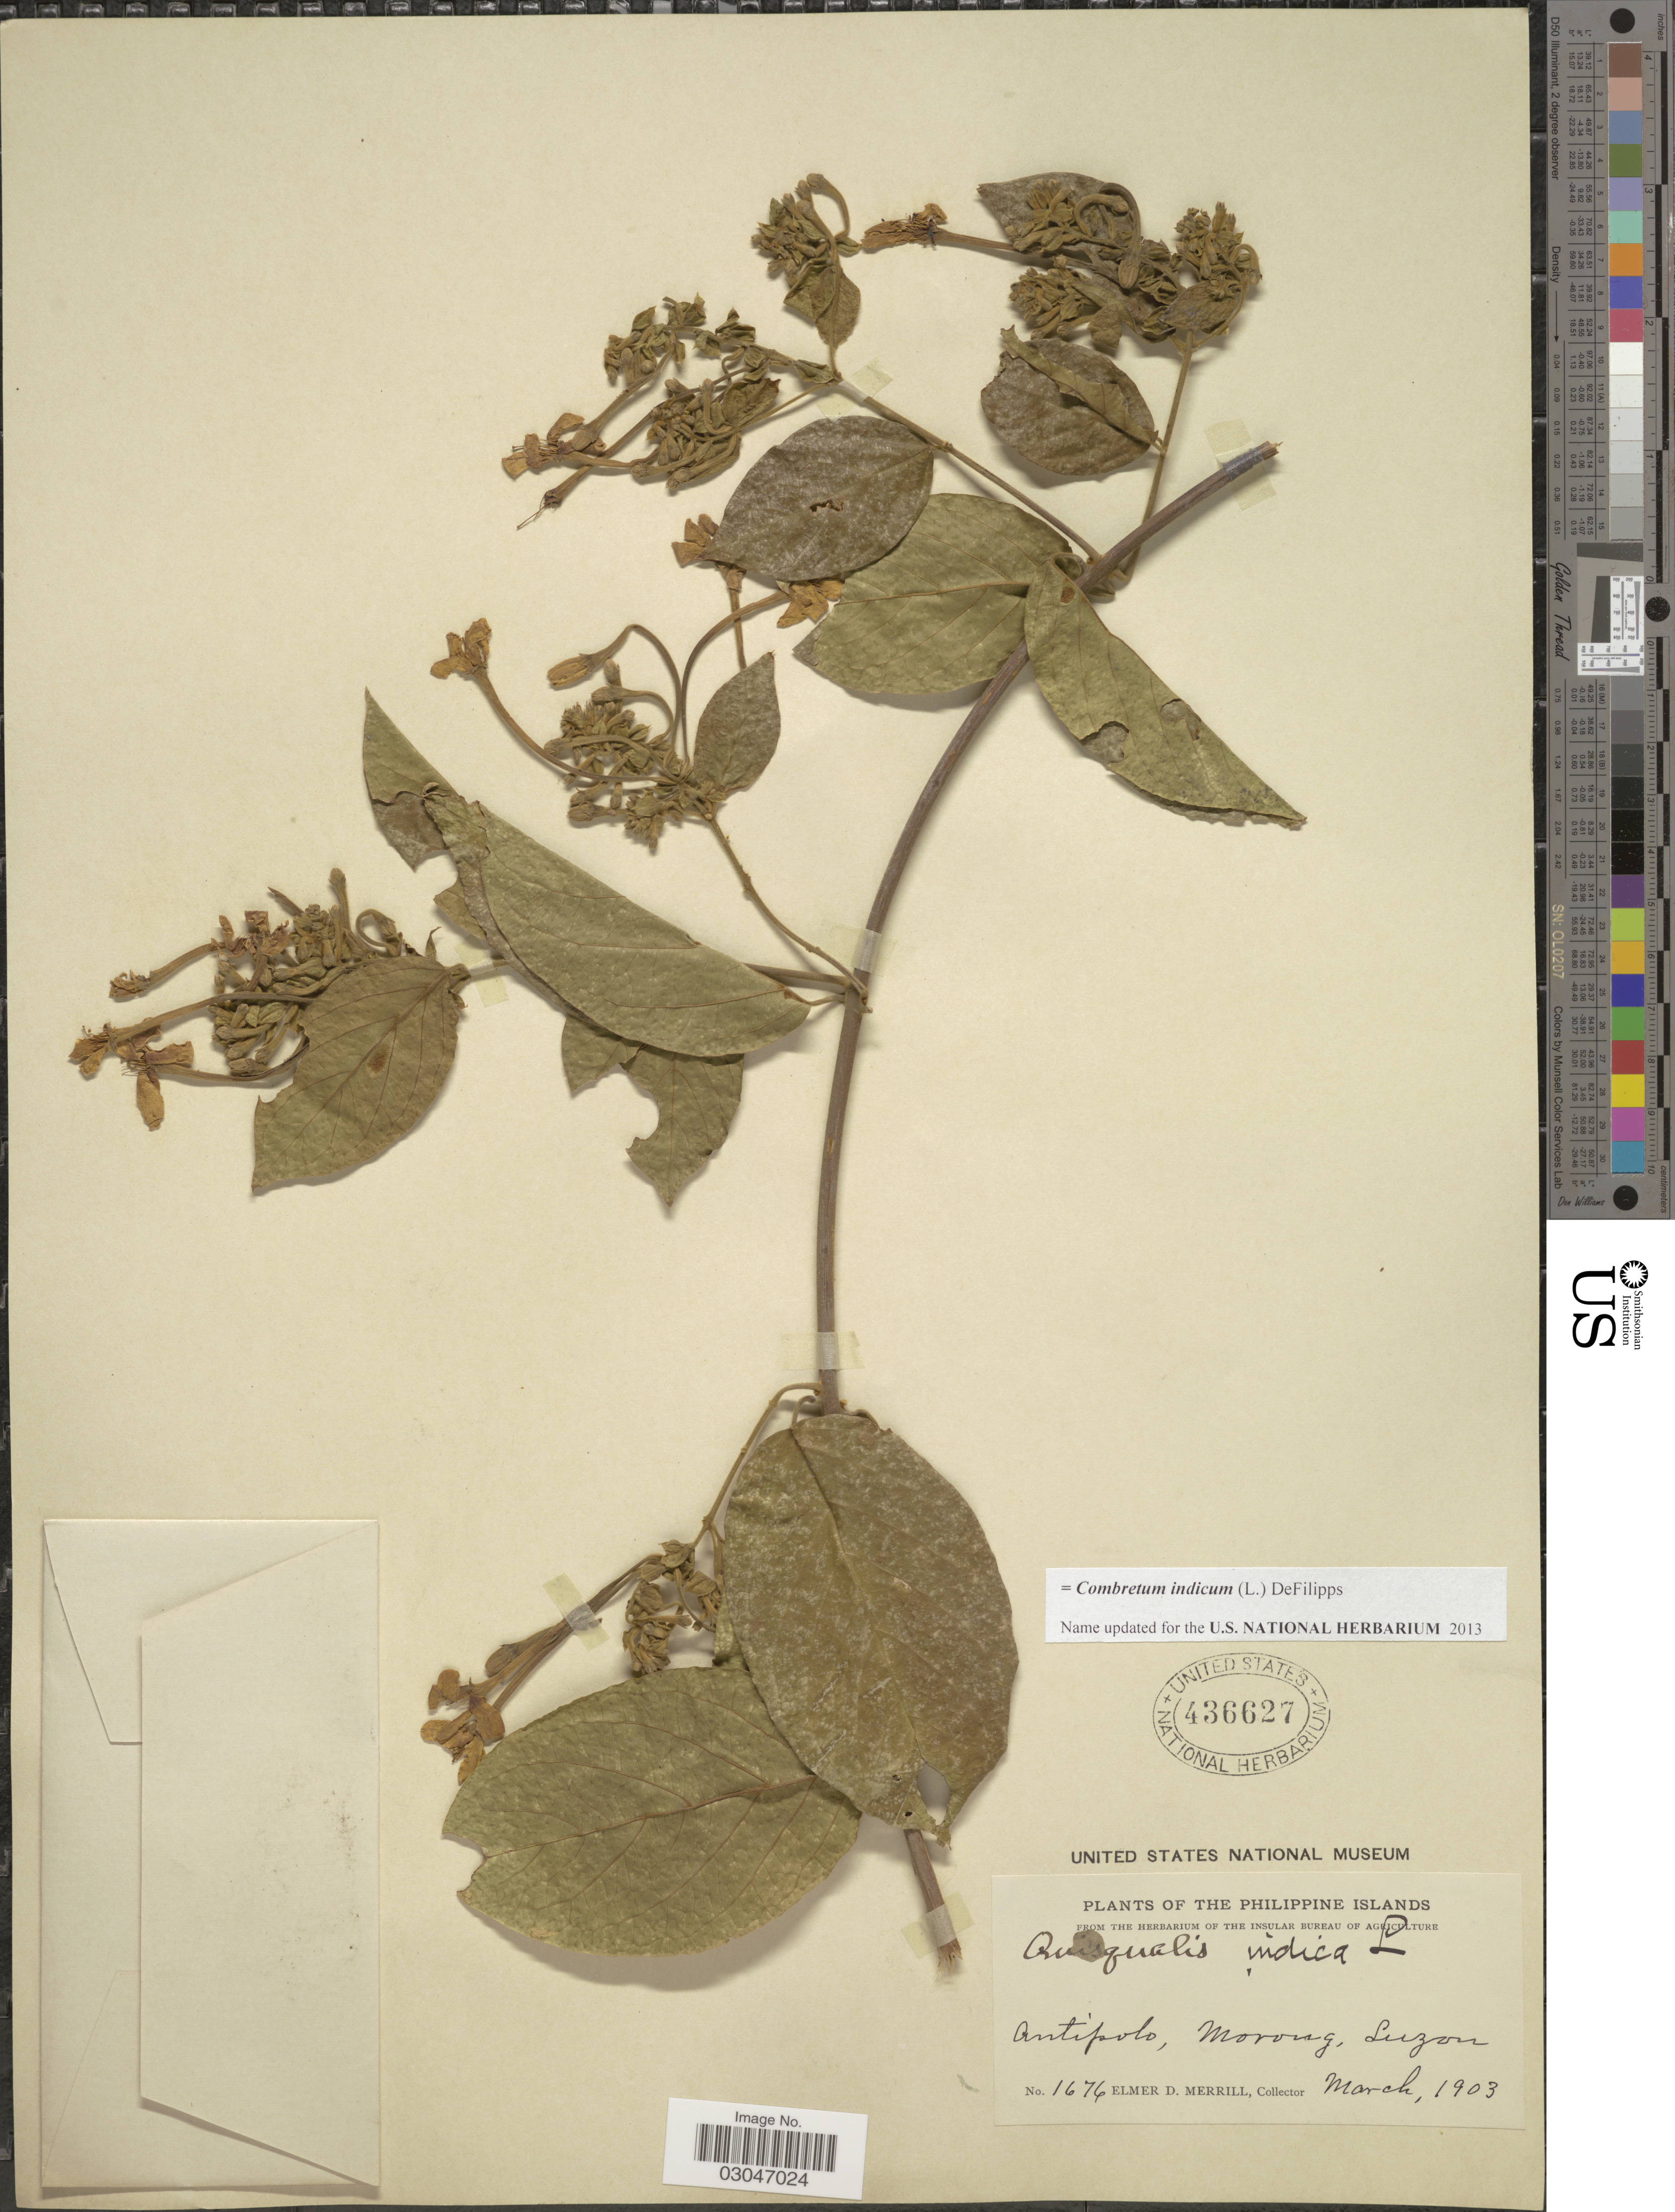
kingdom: Plantae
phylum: Tracheophyta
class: Magnoliopsida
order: Myrtales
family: Combretaceae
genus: Combretum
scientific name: Combretum indicum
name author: (L.) DeFilipps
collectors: E. D. Merrill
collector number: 1676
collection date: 1903-03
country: Philippines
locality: Antipolo, Morong, Luzon.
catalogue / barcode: US 436627